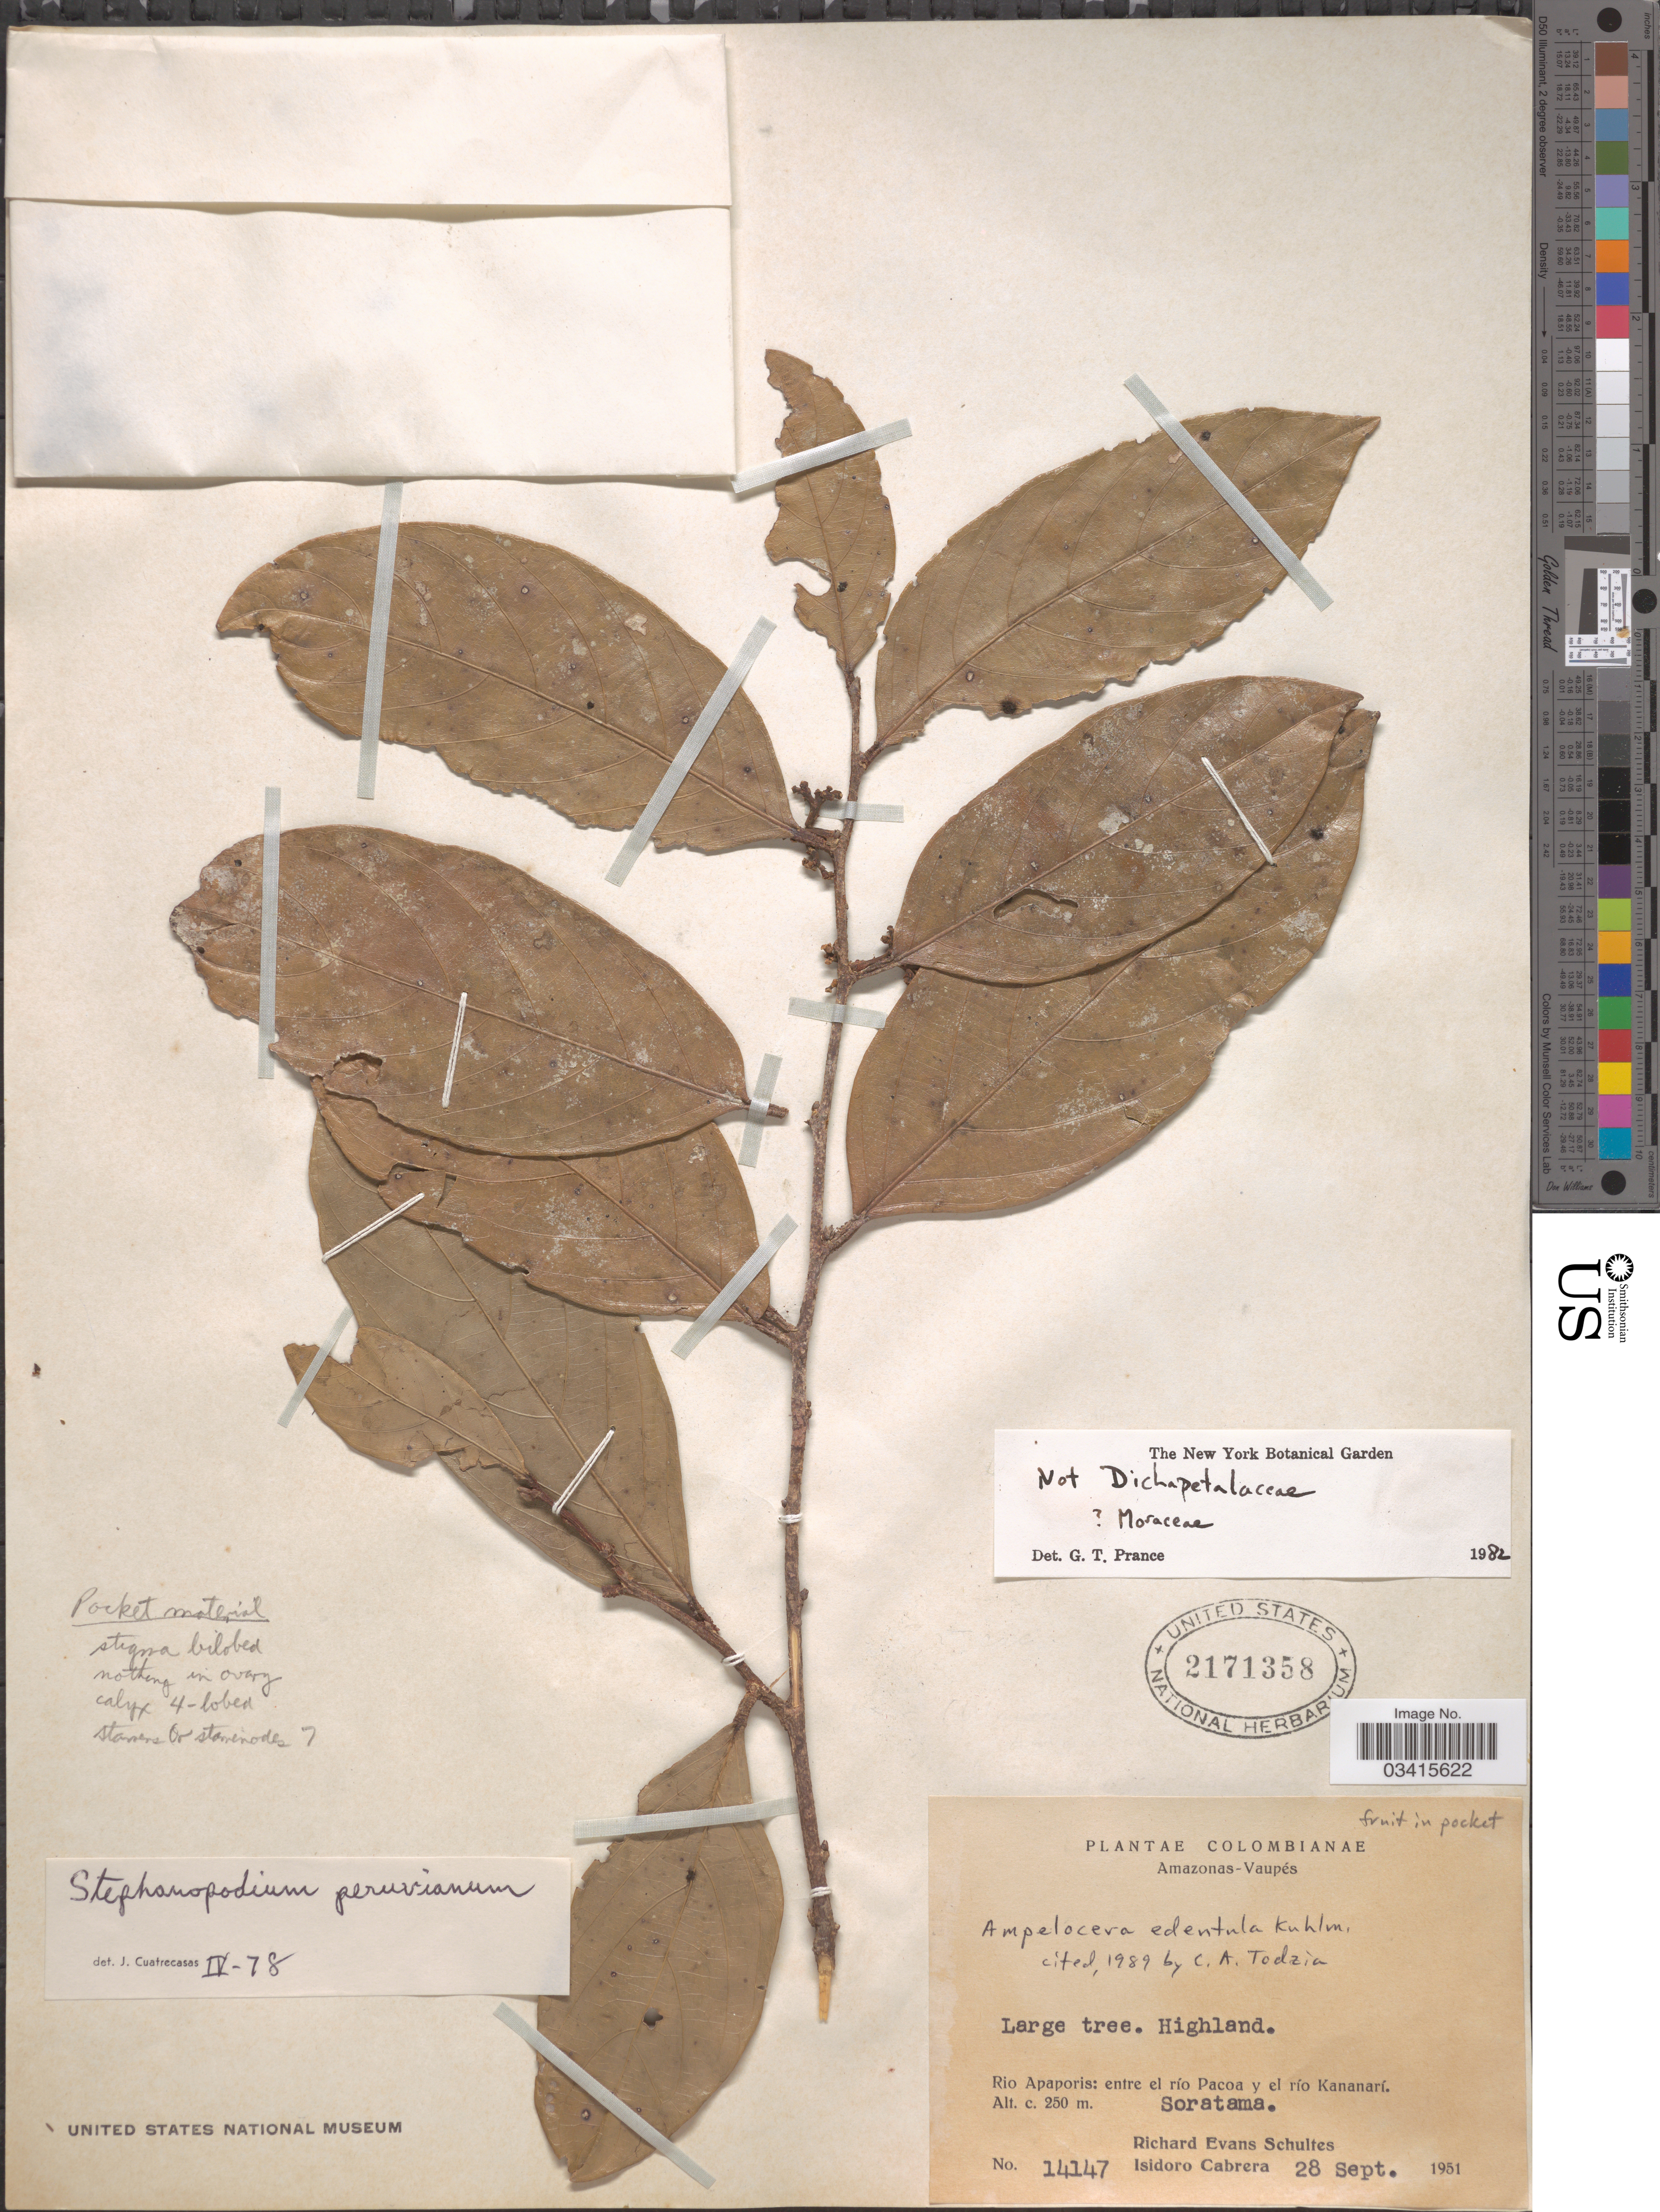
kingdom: Plantae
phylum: Tracheophyta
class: Magnoliopsida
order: Rosales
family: Cannabaceae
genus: Ampelocera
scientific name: Ampelocera edentula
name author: Kuhlm.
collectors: R. E. Schultes & I. Cabrera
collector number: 14147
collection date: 1951-09-28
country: Colombia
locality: Amazonas-Vaupés. Rio Apaporis: entre el río Pacoa y el río Kananarí. Soratama.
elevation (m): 250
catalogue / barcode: US 2171358